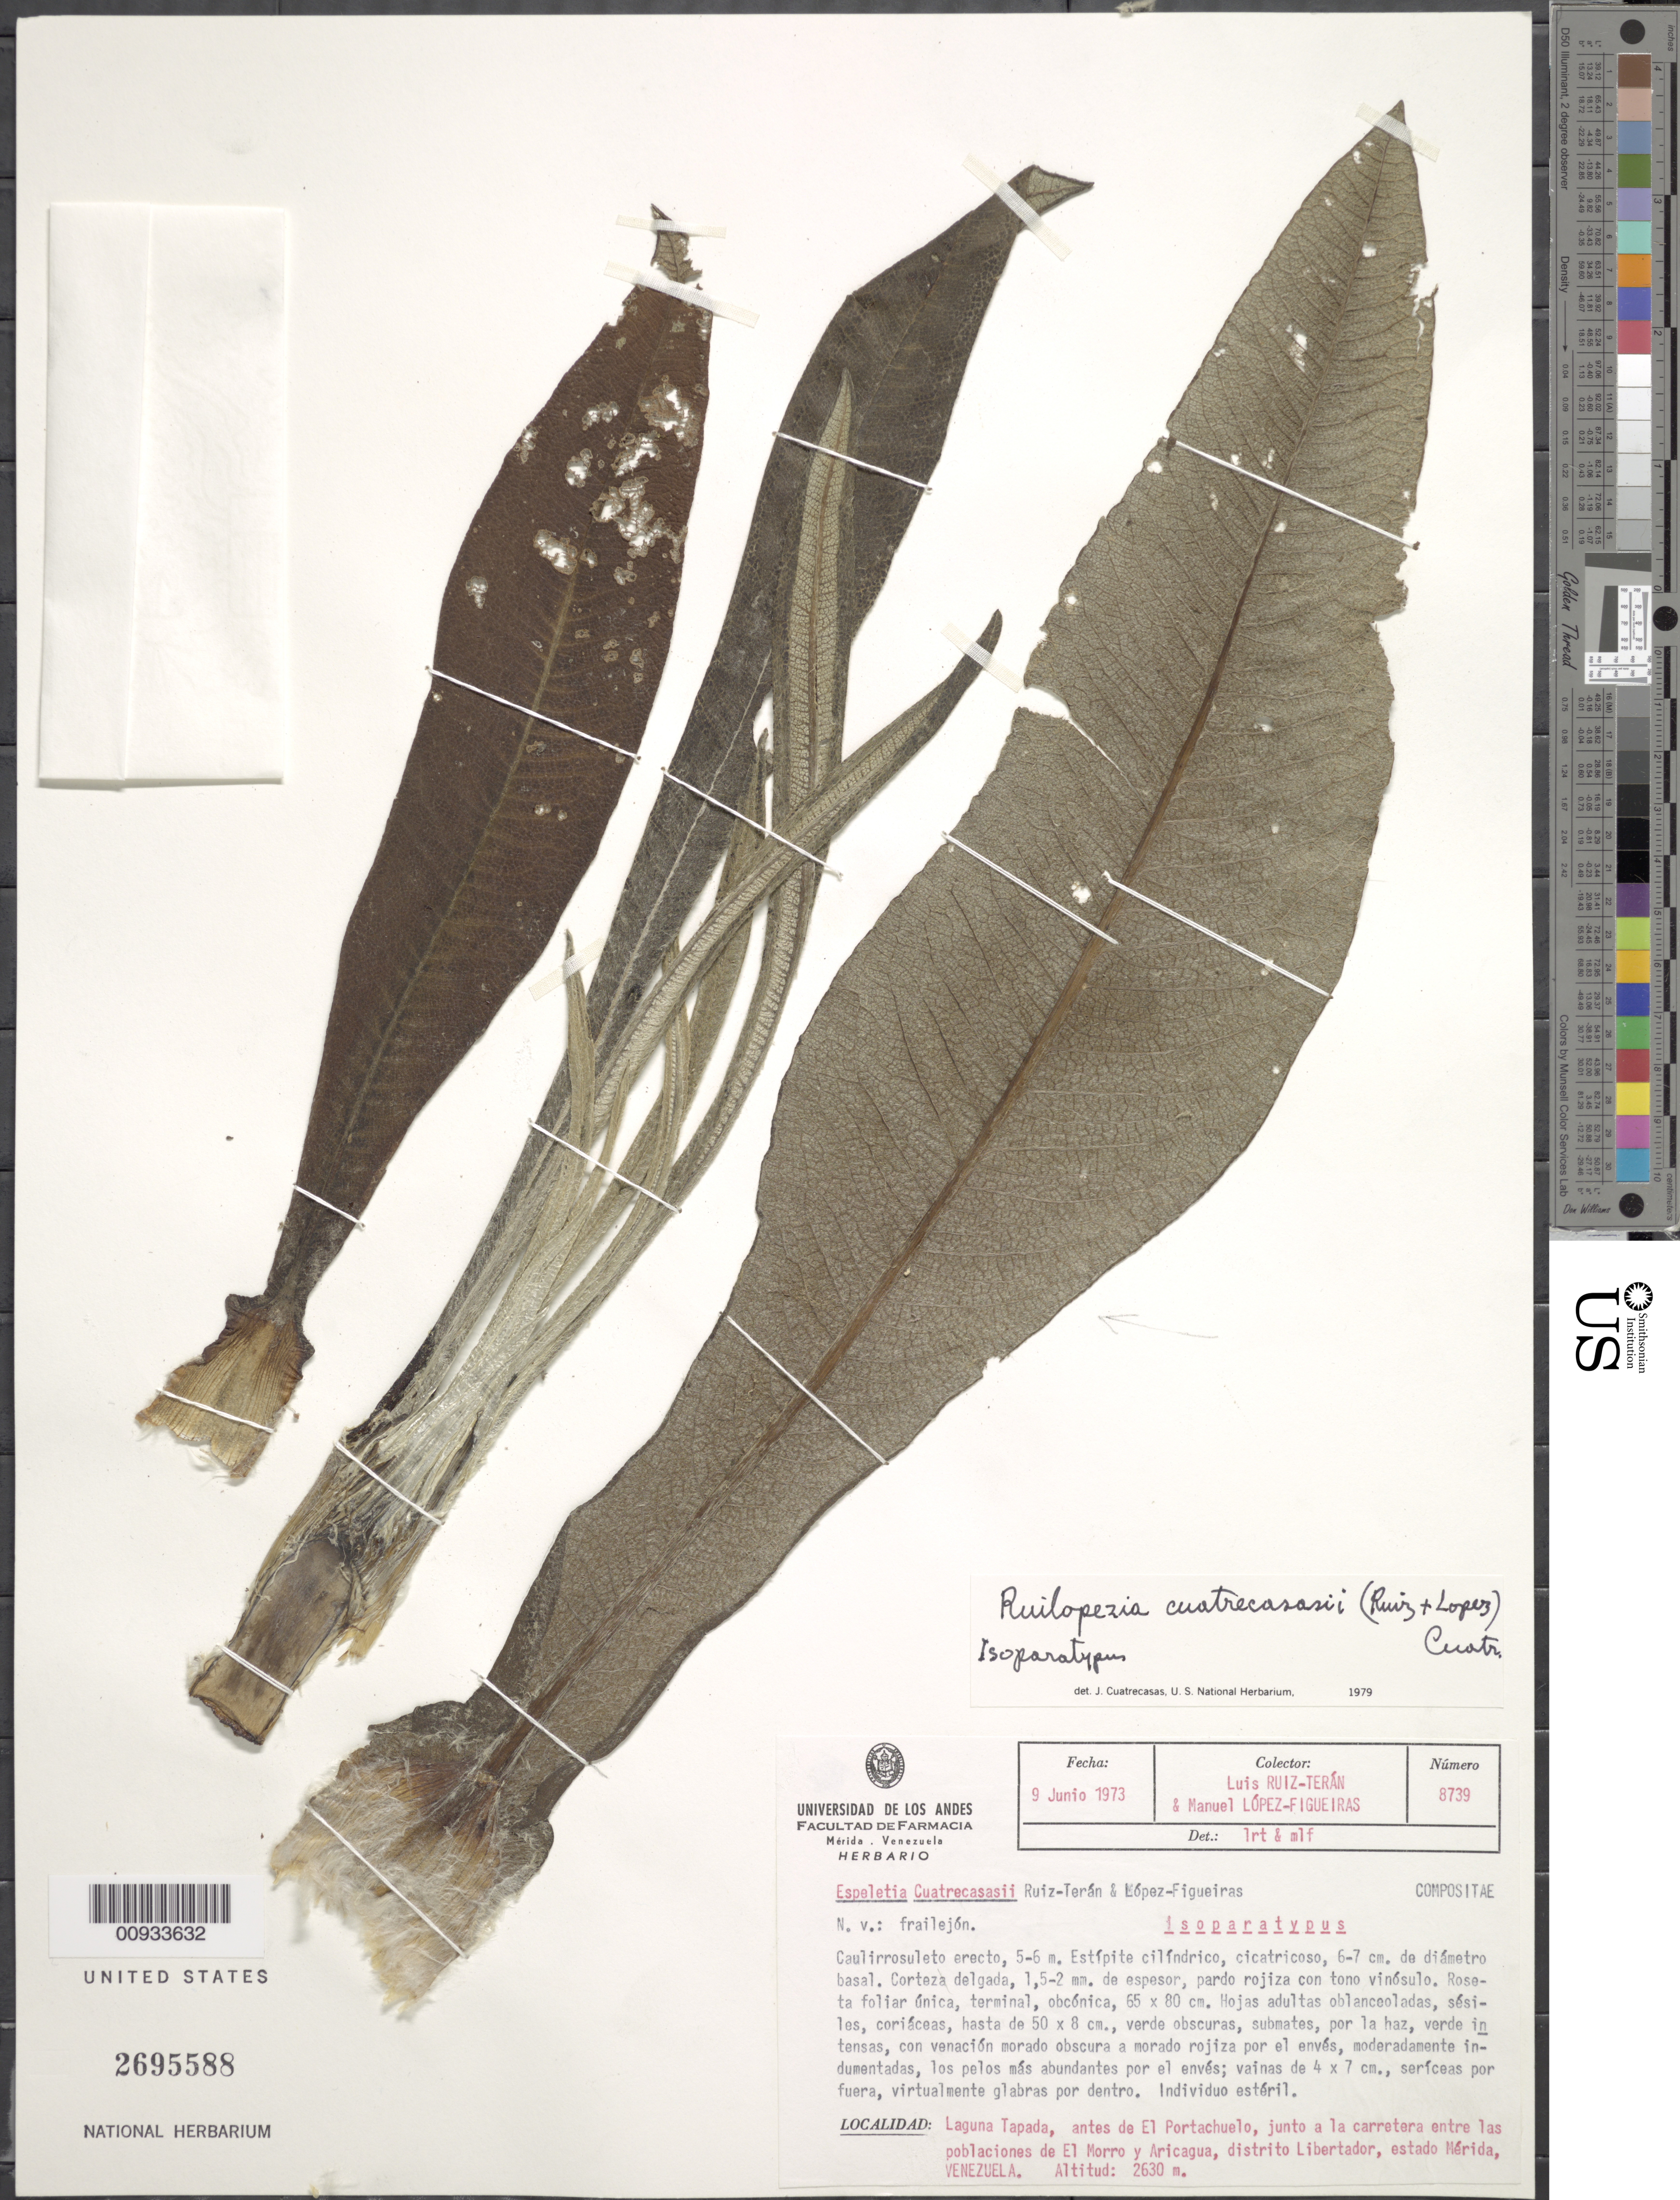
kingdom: Plantae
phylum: Tracheophyta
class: Magnoliopsida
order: Asterales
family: Asteraceae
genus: Ruilopezia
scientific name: Ruilopezia cuatracasasii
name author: (Ruiz & Lopez) Cuatrec.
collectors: L. E. Ruíz-Terán & M. López Figueiras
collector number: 8740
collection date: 1973-06-09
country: Venezuela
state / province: Mérida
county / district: Libertador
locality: Laguna tapada, antes de El Portachuelo, junto a la carrtera entre las poblaciones de El Morro y Aricagua.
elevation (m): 2630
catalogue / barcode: US 2695588